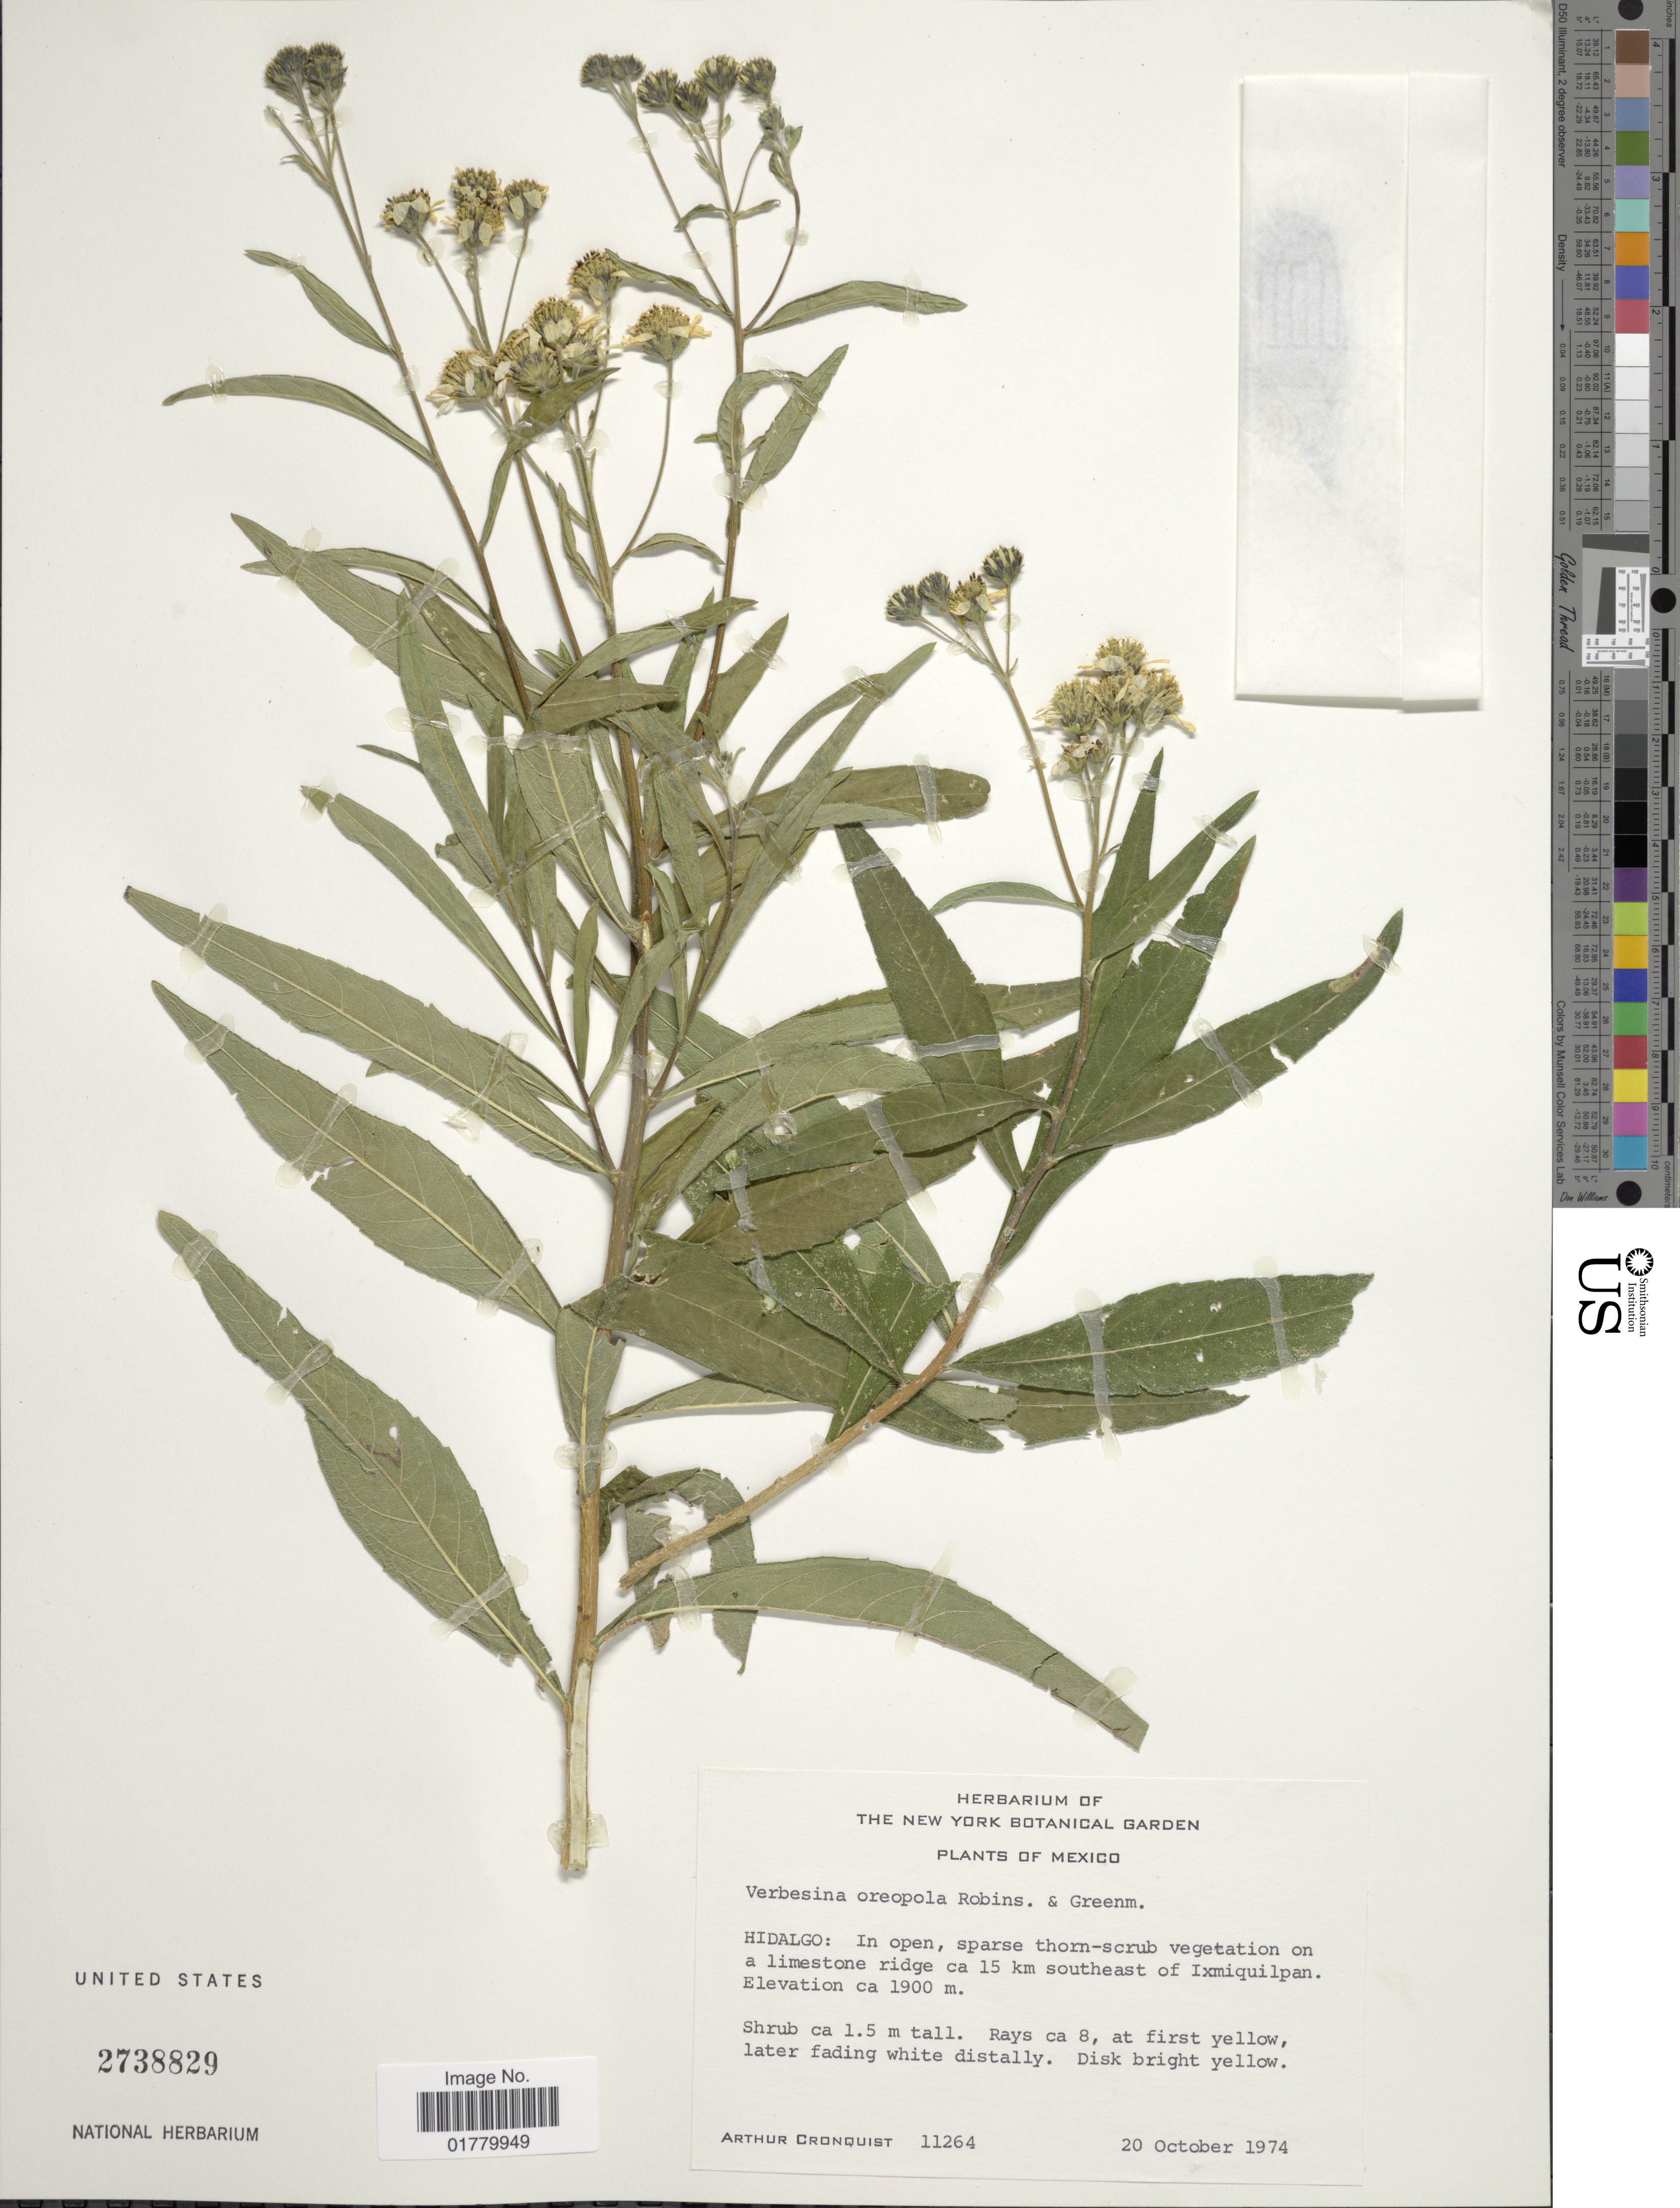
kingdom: Plantae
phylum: Tracheophyta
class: Magnoliopsida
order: Asterales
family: Asteraceae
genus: Verbesina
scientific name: Verbesina oreopola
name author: B.L. Rob. & Greenm.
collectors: A. J. Cronquist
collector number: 11264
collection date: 1974-10-20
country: Mexico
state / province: Hidalgo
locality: In open, sparse thorn-scrub vegetation on a limestone ridge ca 15 km southeast of Ixmiquilpan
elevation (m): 1900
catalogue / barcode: US 2738829